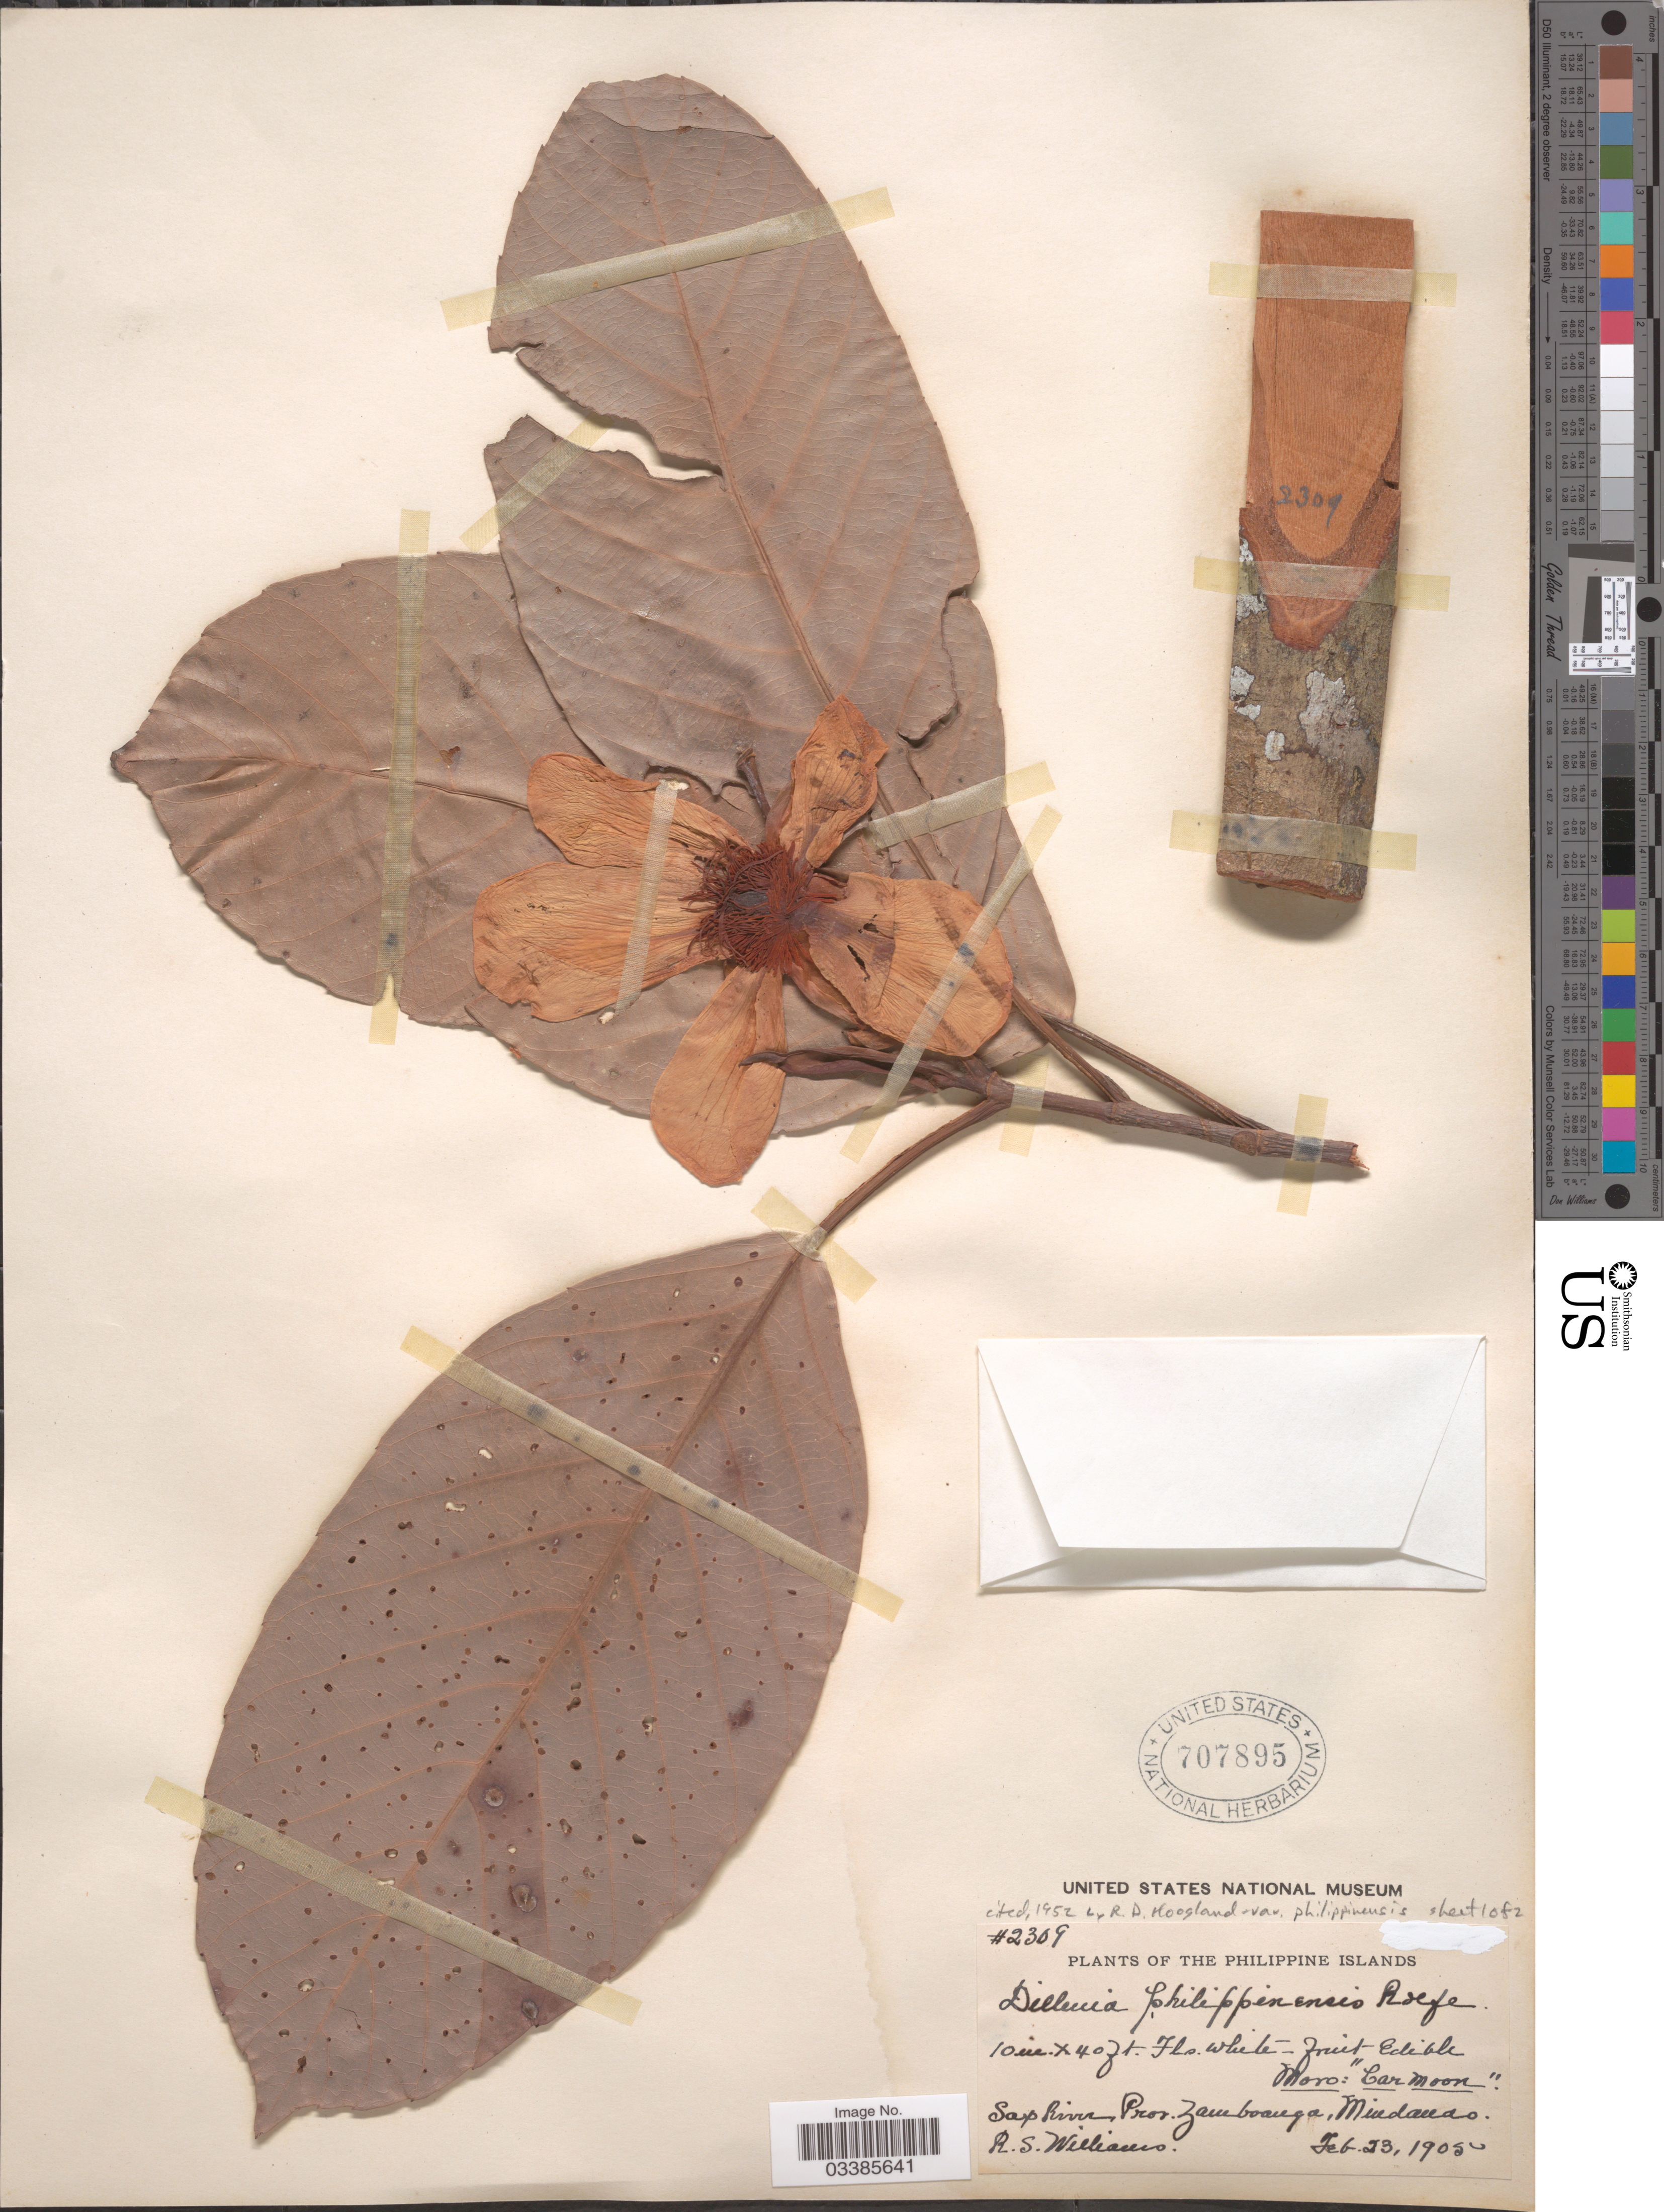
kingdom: Plantae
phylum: Tracheophyta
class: Magnoliopsida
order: Dilleniales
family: Dilleniaceae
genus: Dillenia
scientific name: Dillenia philippinensis var. philippinensis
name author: Rolfe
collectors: R. S. Williams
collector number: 2309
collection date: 1905-02-23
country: Philippines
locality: Sax River, Prov. Zamboanga, Mindanao.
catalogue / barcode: US 707895